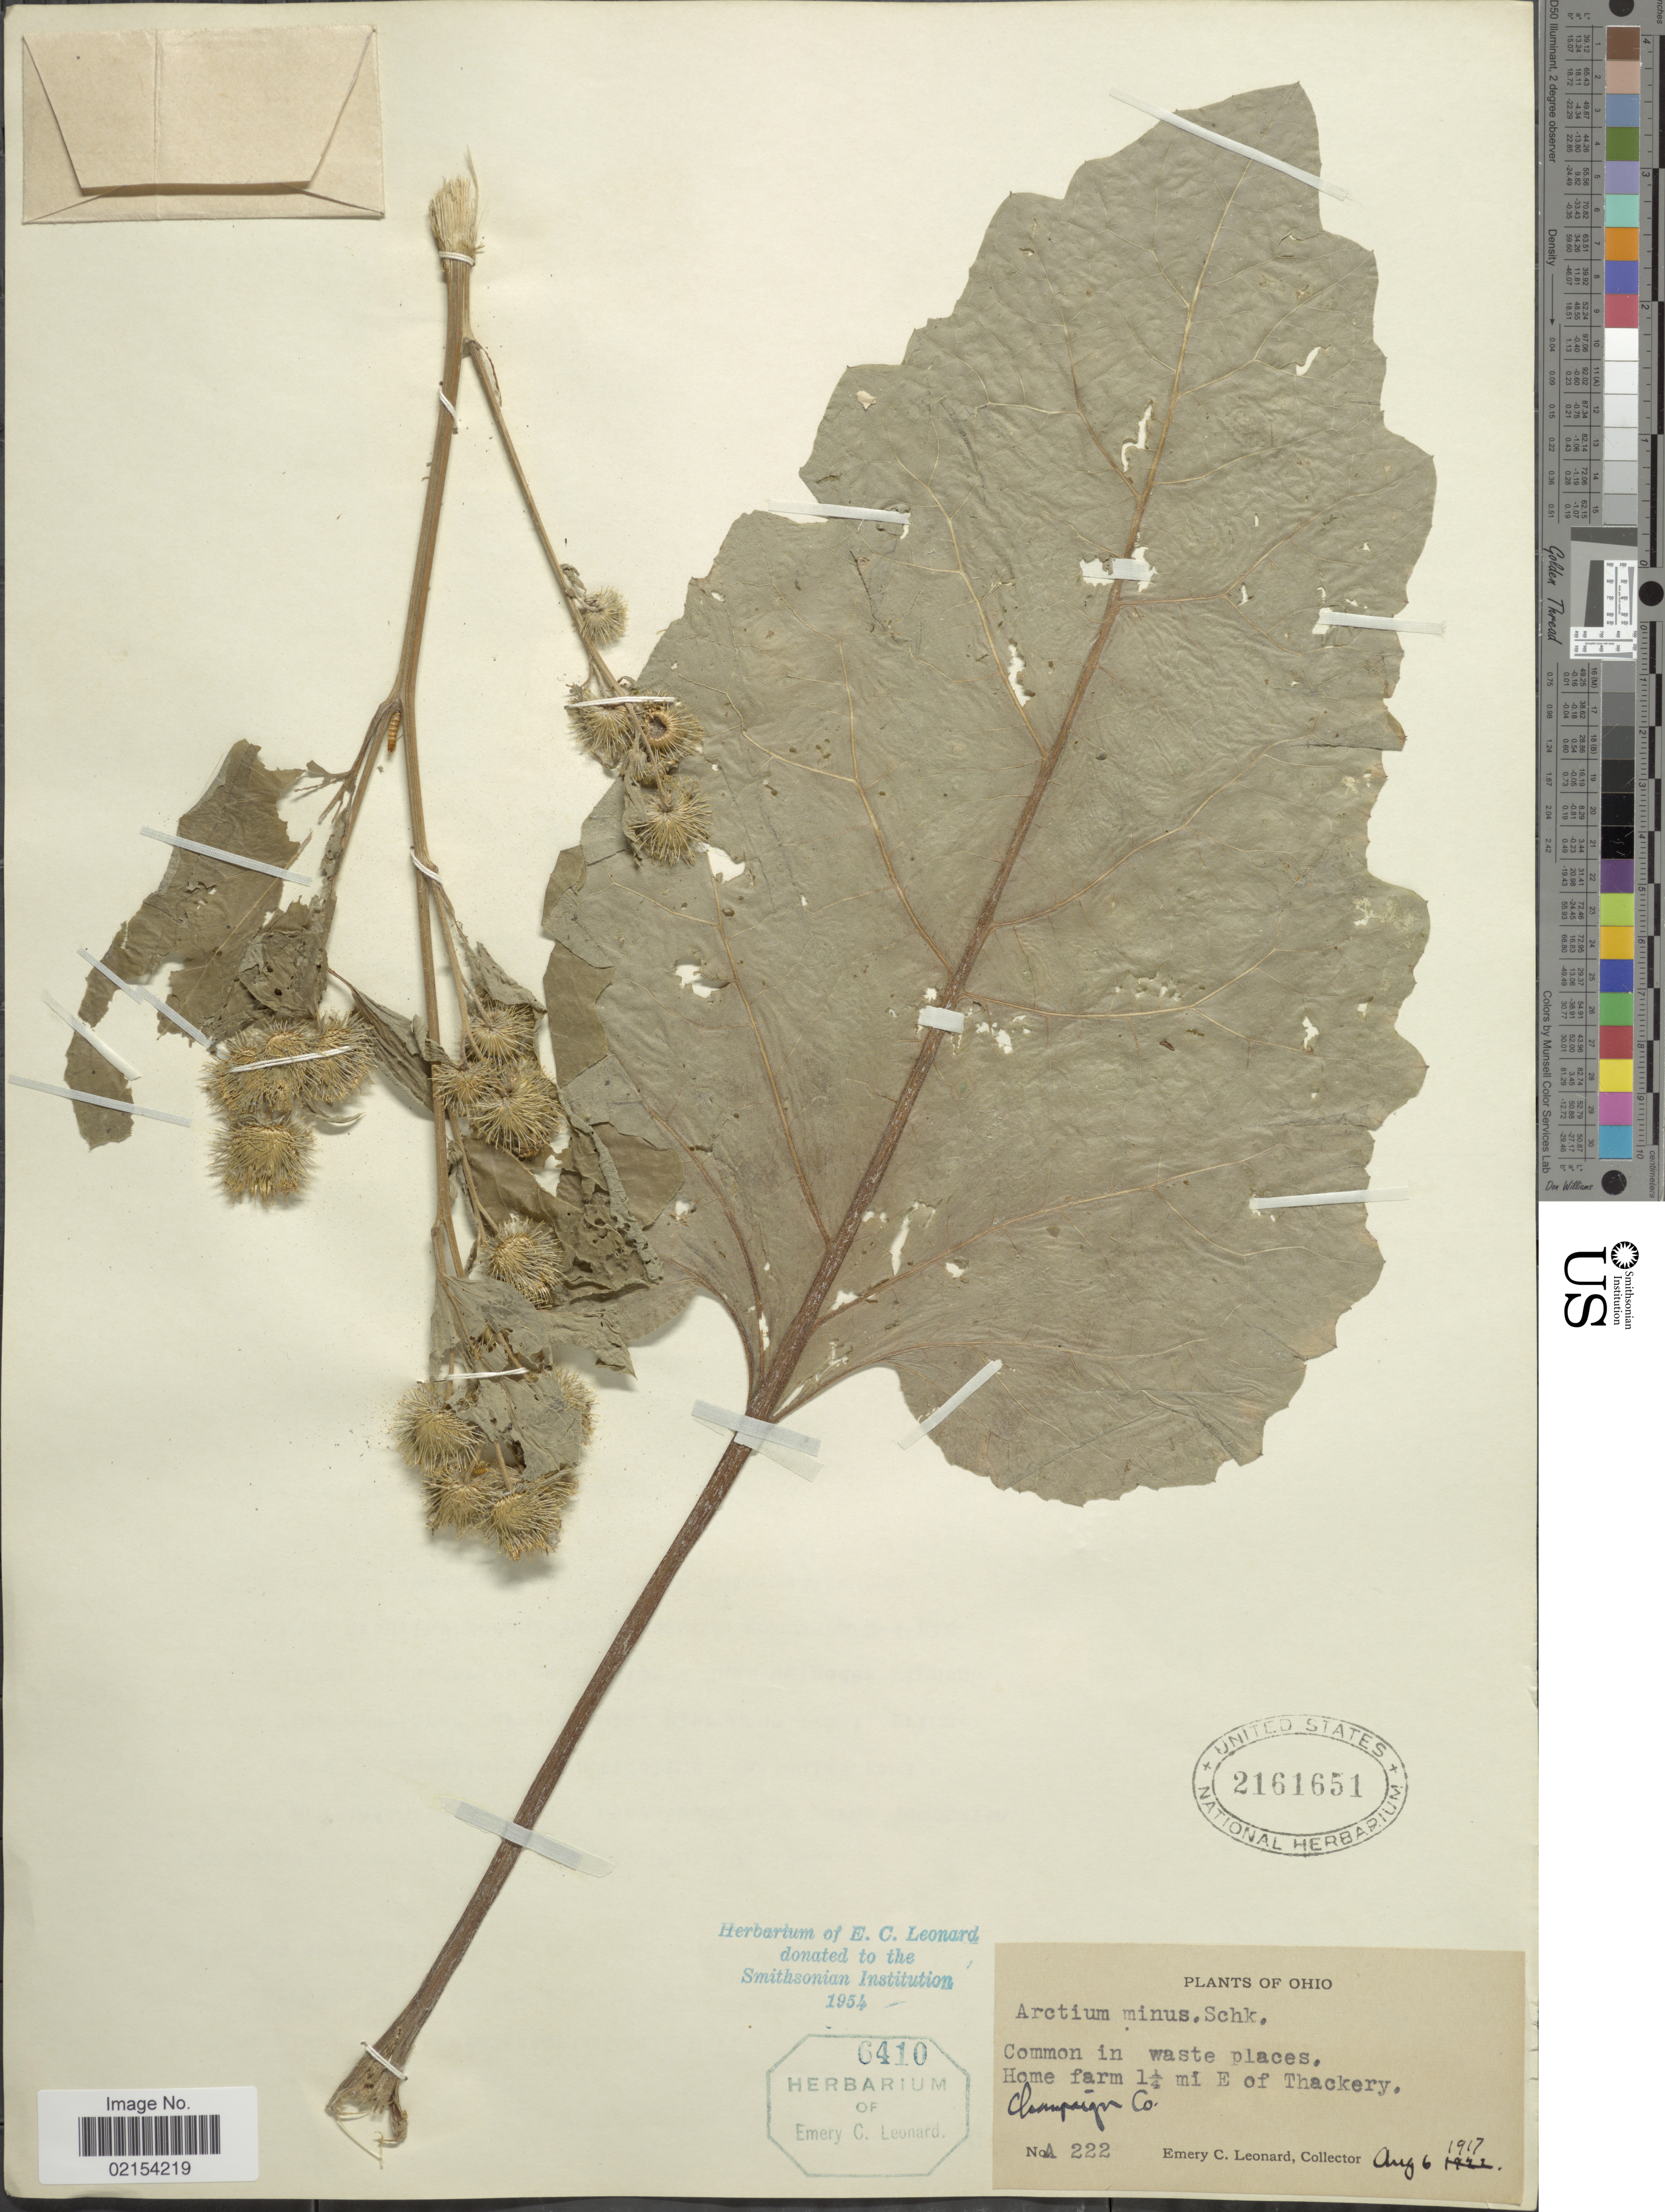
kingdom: Plantae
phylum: Tracheophyta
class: Magnoliopsida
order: Asterales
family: Asteraceae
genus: Arctium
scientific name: Arctium minus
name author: (Hill) Bernh.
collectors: E. C. Leonard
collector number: A222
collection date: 1917-08-06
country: United States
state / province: Ohio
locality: Home farm 1 1/4 mi E of Thackery Champaign Co.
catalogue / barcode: US 2161651